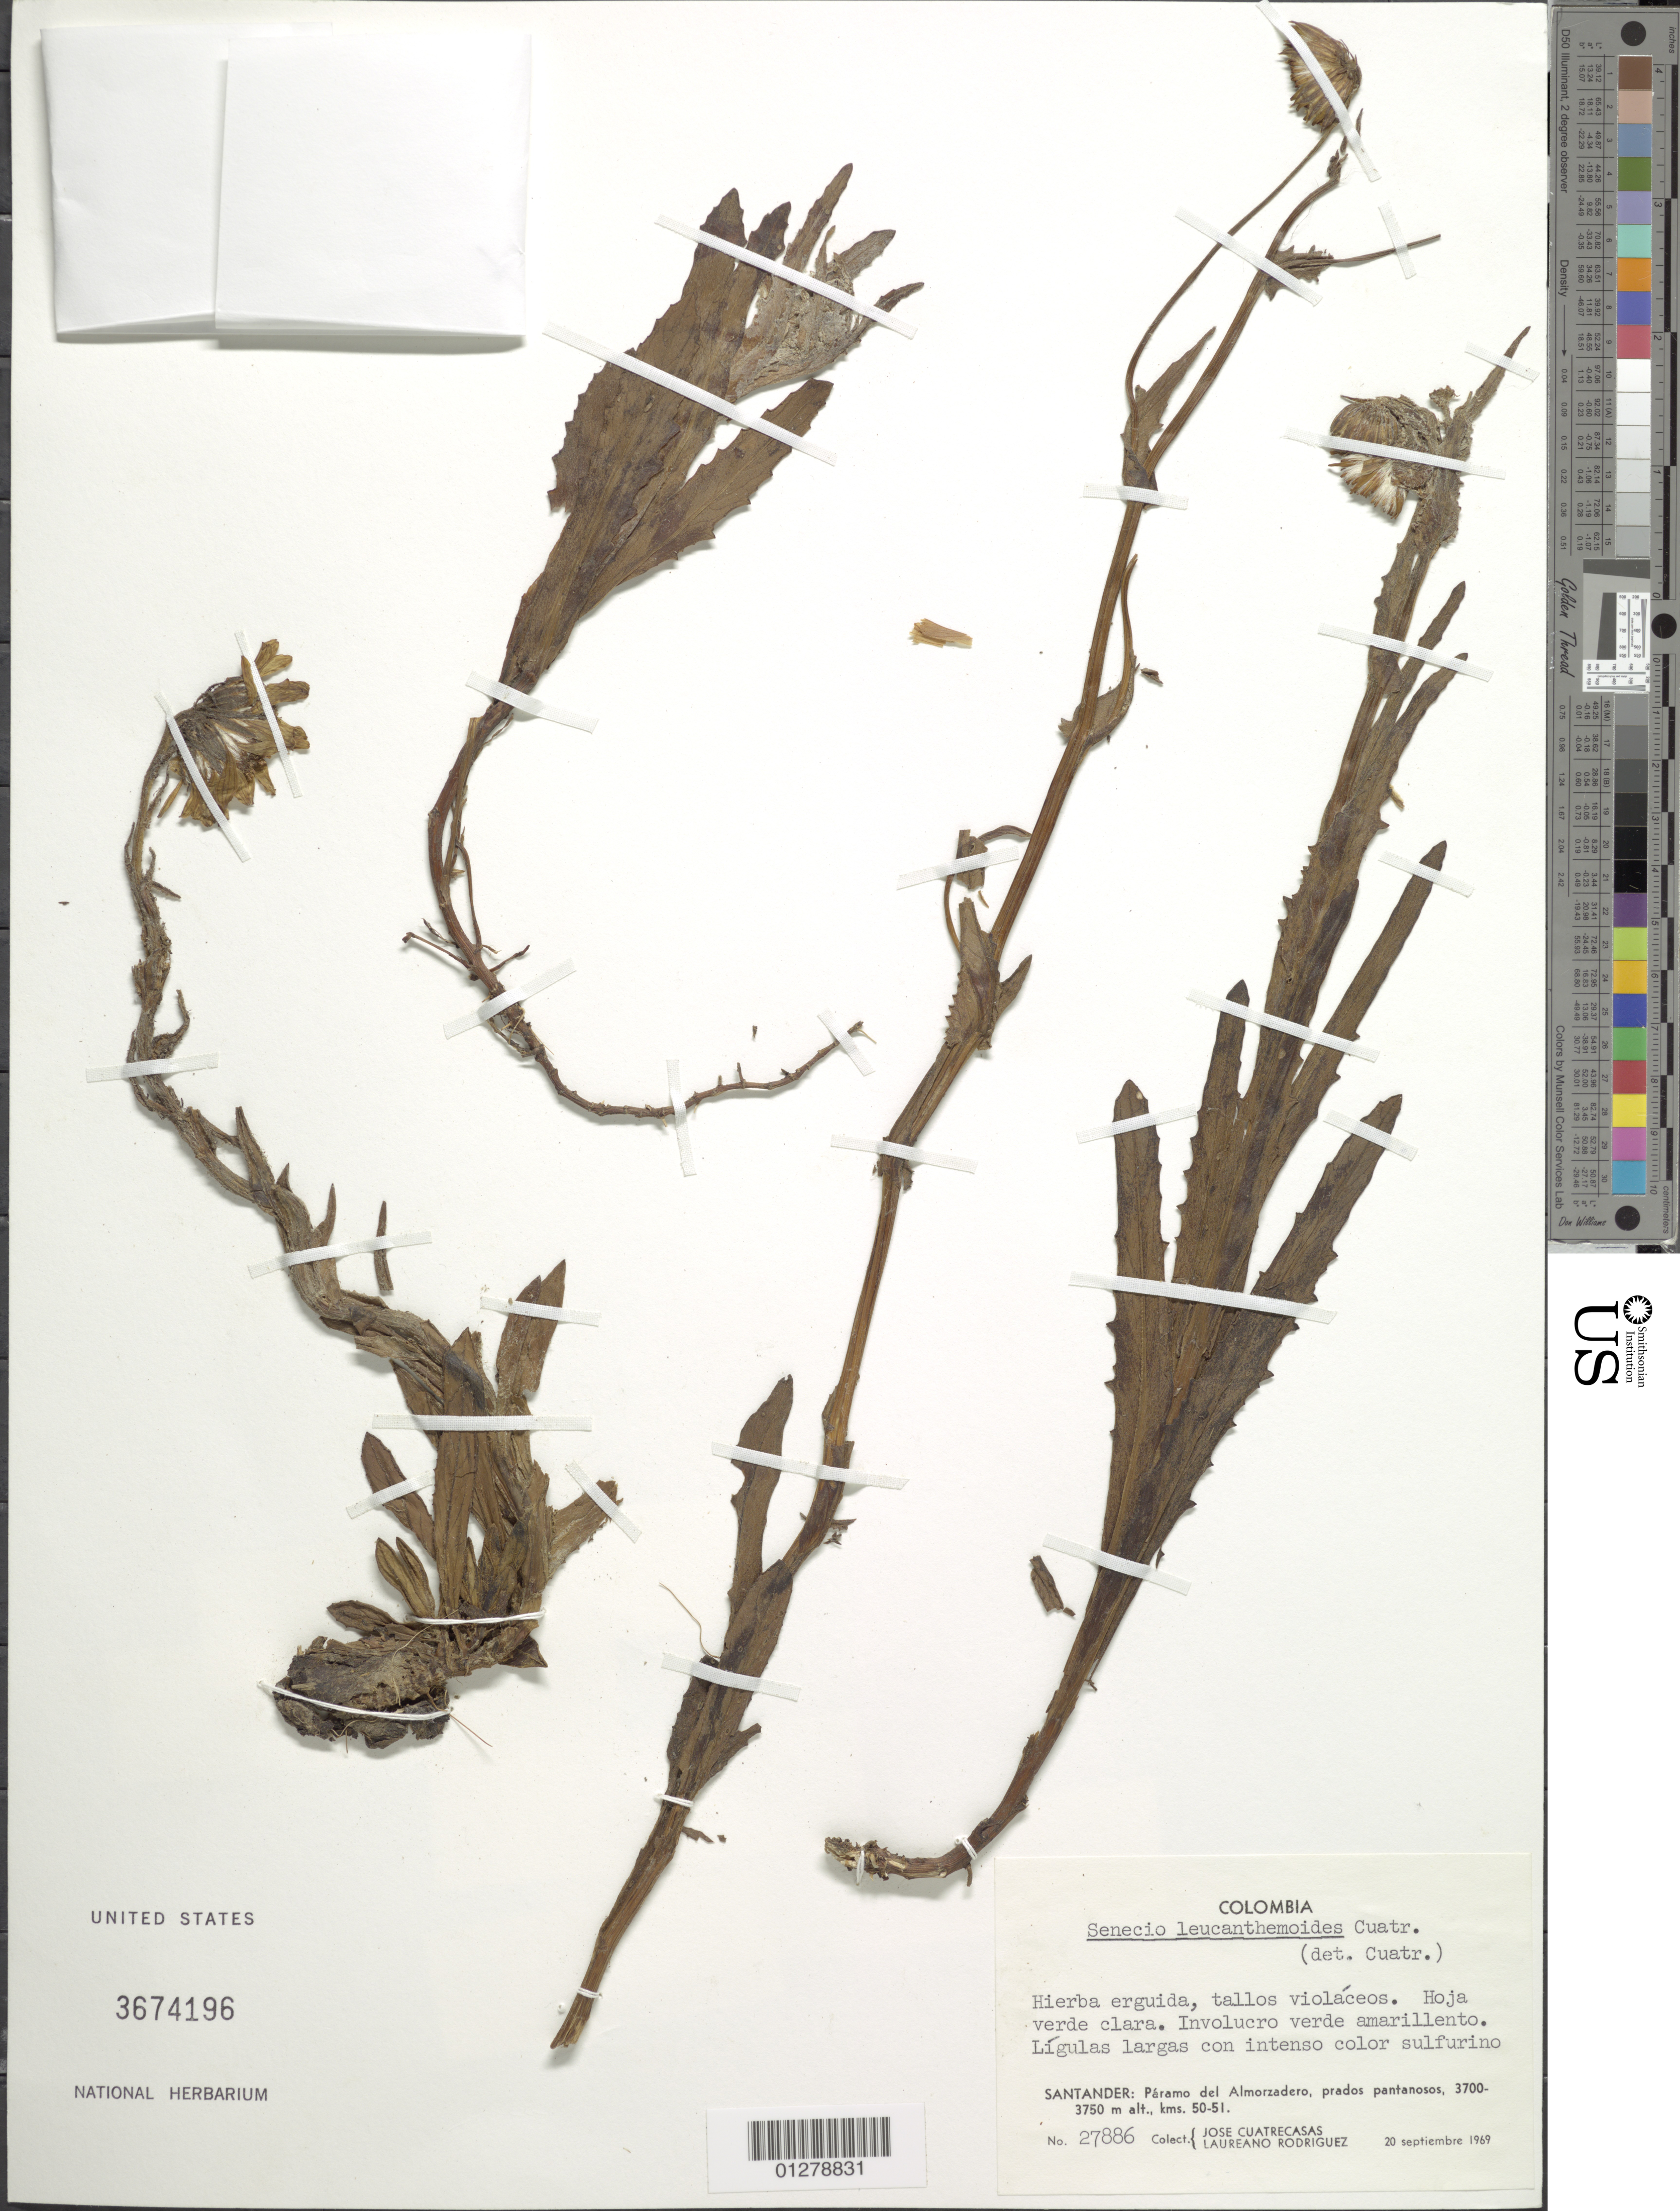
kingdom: Plantae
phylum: Tracheophyta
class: Magnoliopsida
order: Asterales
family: Asteraceae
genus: Senecio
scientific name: Senecio leucanthemioides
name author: Cuatrec.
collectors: J. Cuatrecasas & L. Rodriguez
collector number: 27886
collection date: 1969-09-20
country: Colombia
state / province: Santander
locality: Paramo del Almorzadero, prados pantanosos, kms 50-51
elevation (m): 3700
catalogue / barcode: US 3674196